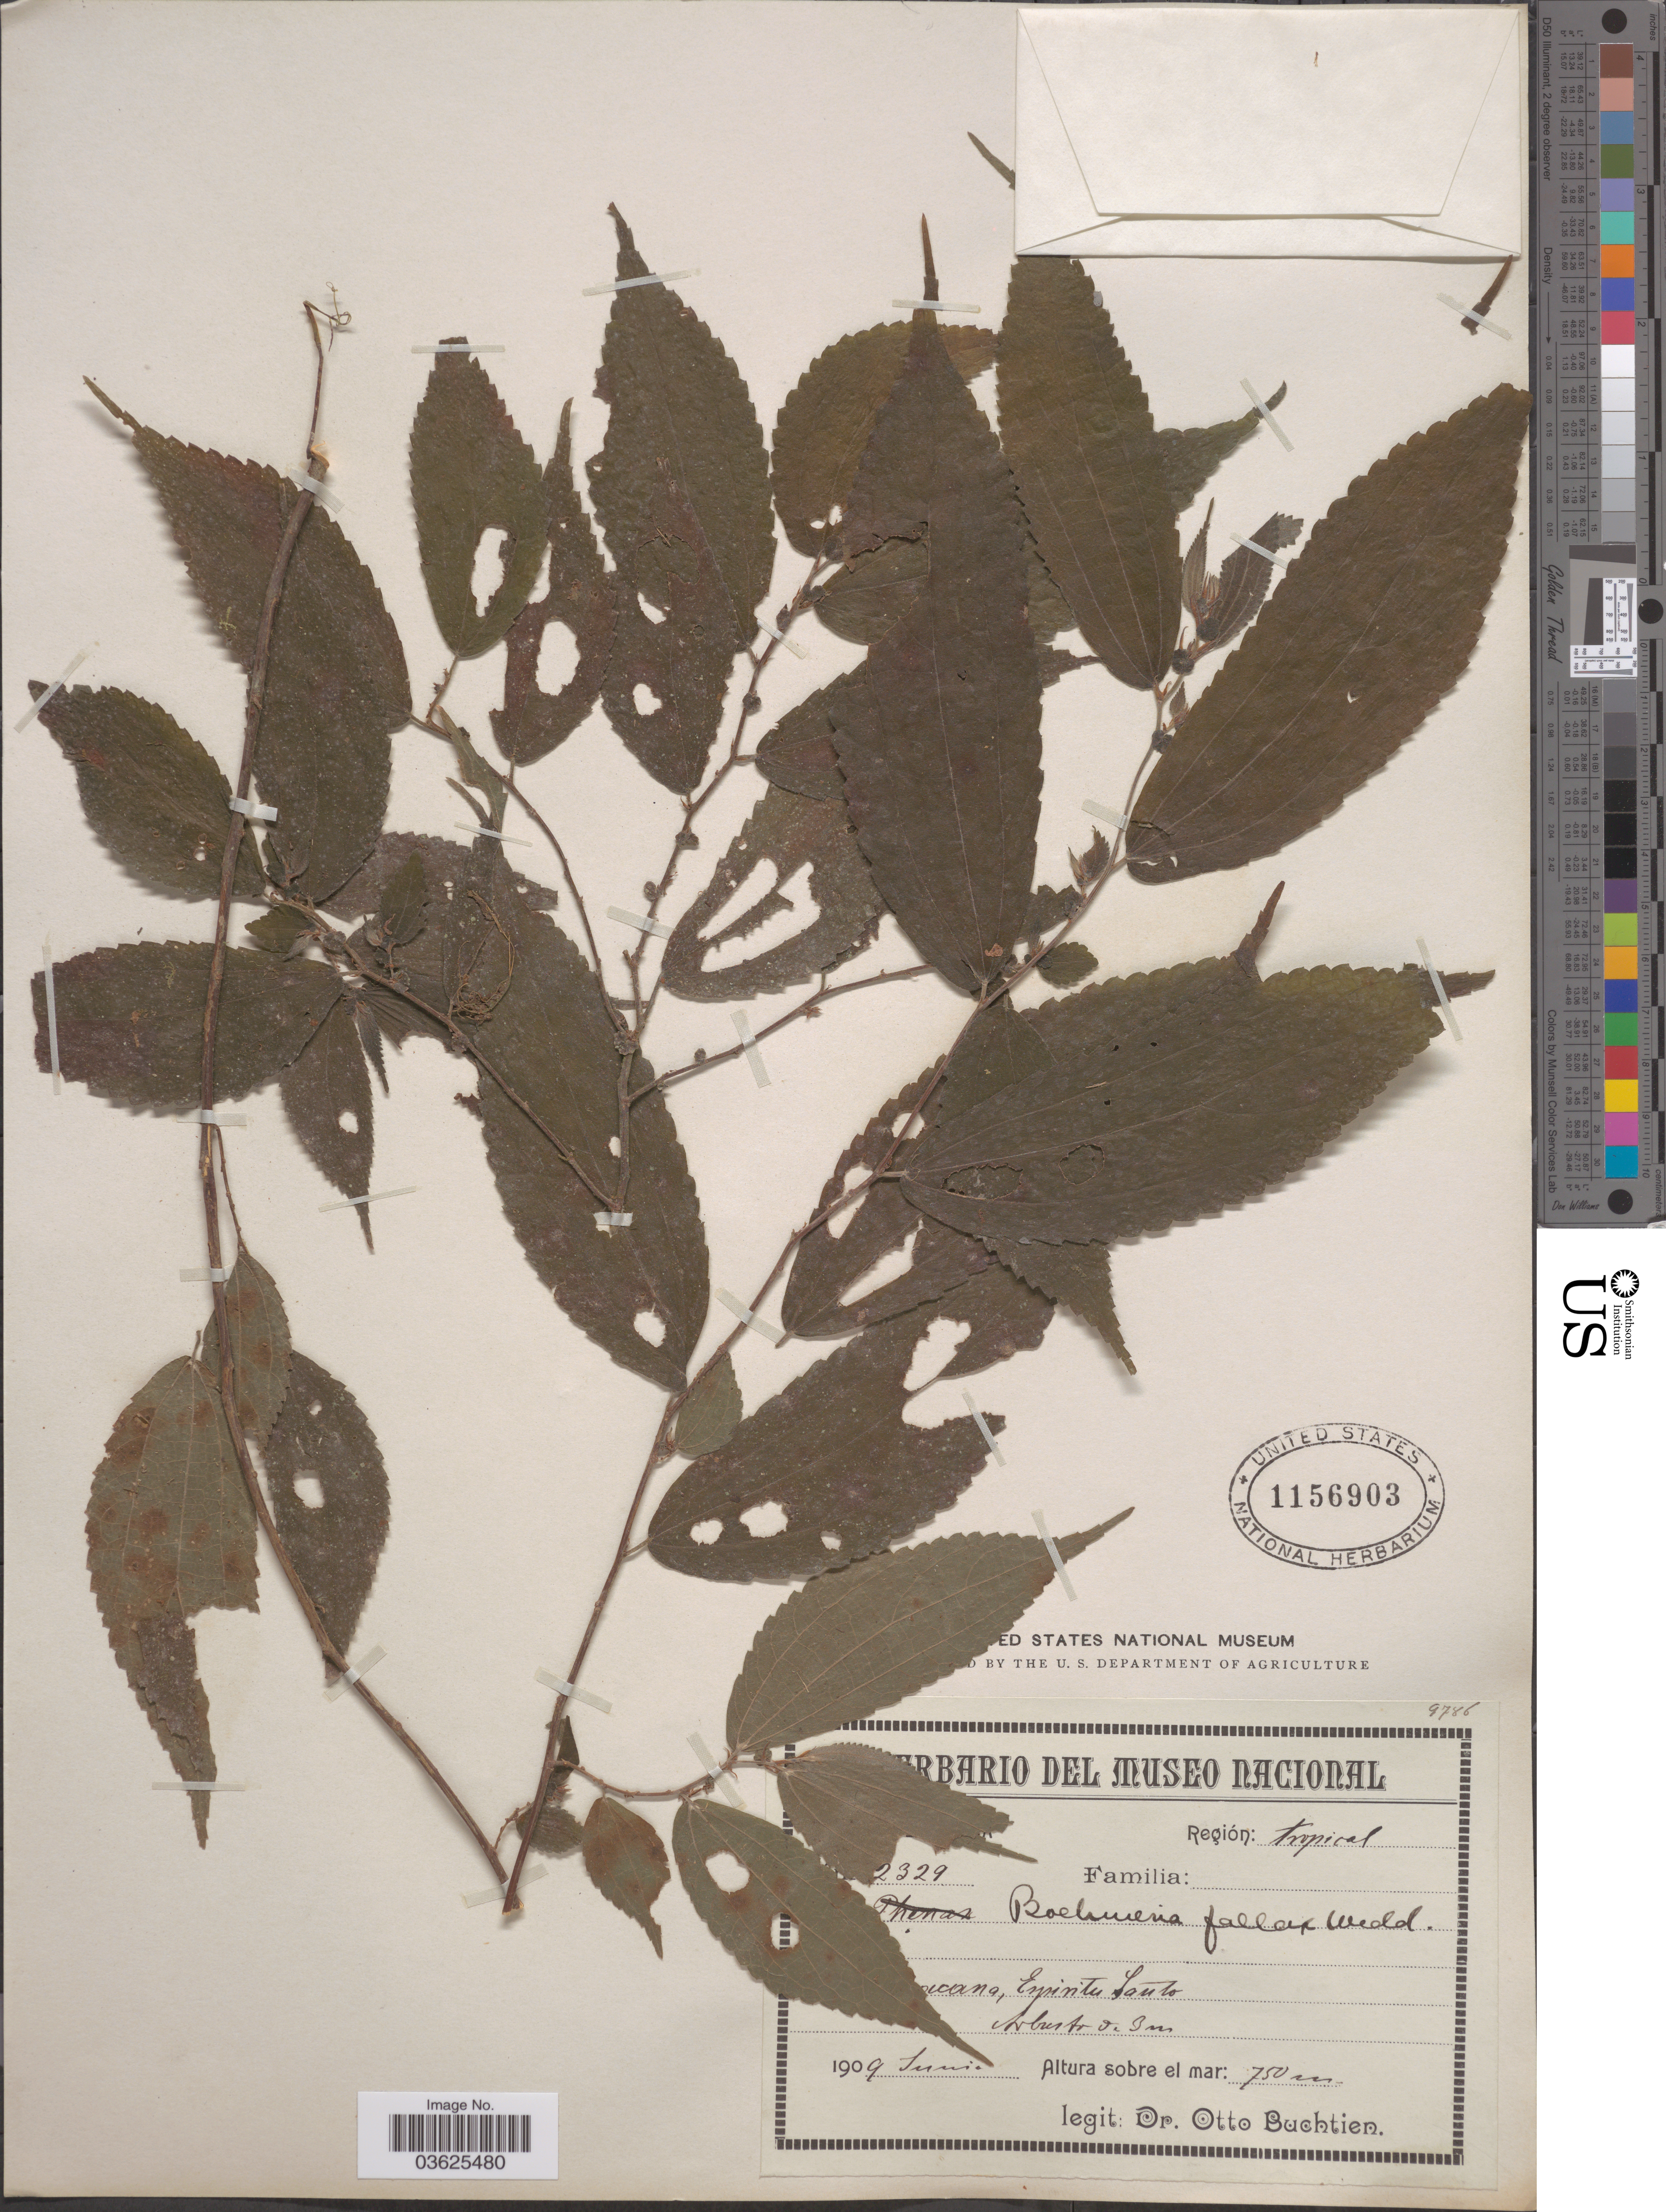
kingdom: Plantae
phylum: Tracheophyta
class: Magnoliopsida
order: Rosales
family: Urticaceae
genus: Boehmeria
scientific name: Boehmeria ulmifolia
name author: Wedd.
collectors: O. Buchtien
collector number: !2329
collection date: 1909-06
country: Bolivia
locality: Región: tropical. [illegible text]cana, Espiritu Santo.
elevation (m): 750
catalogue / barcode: US 1156903